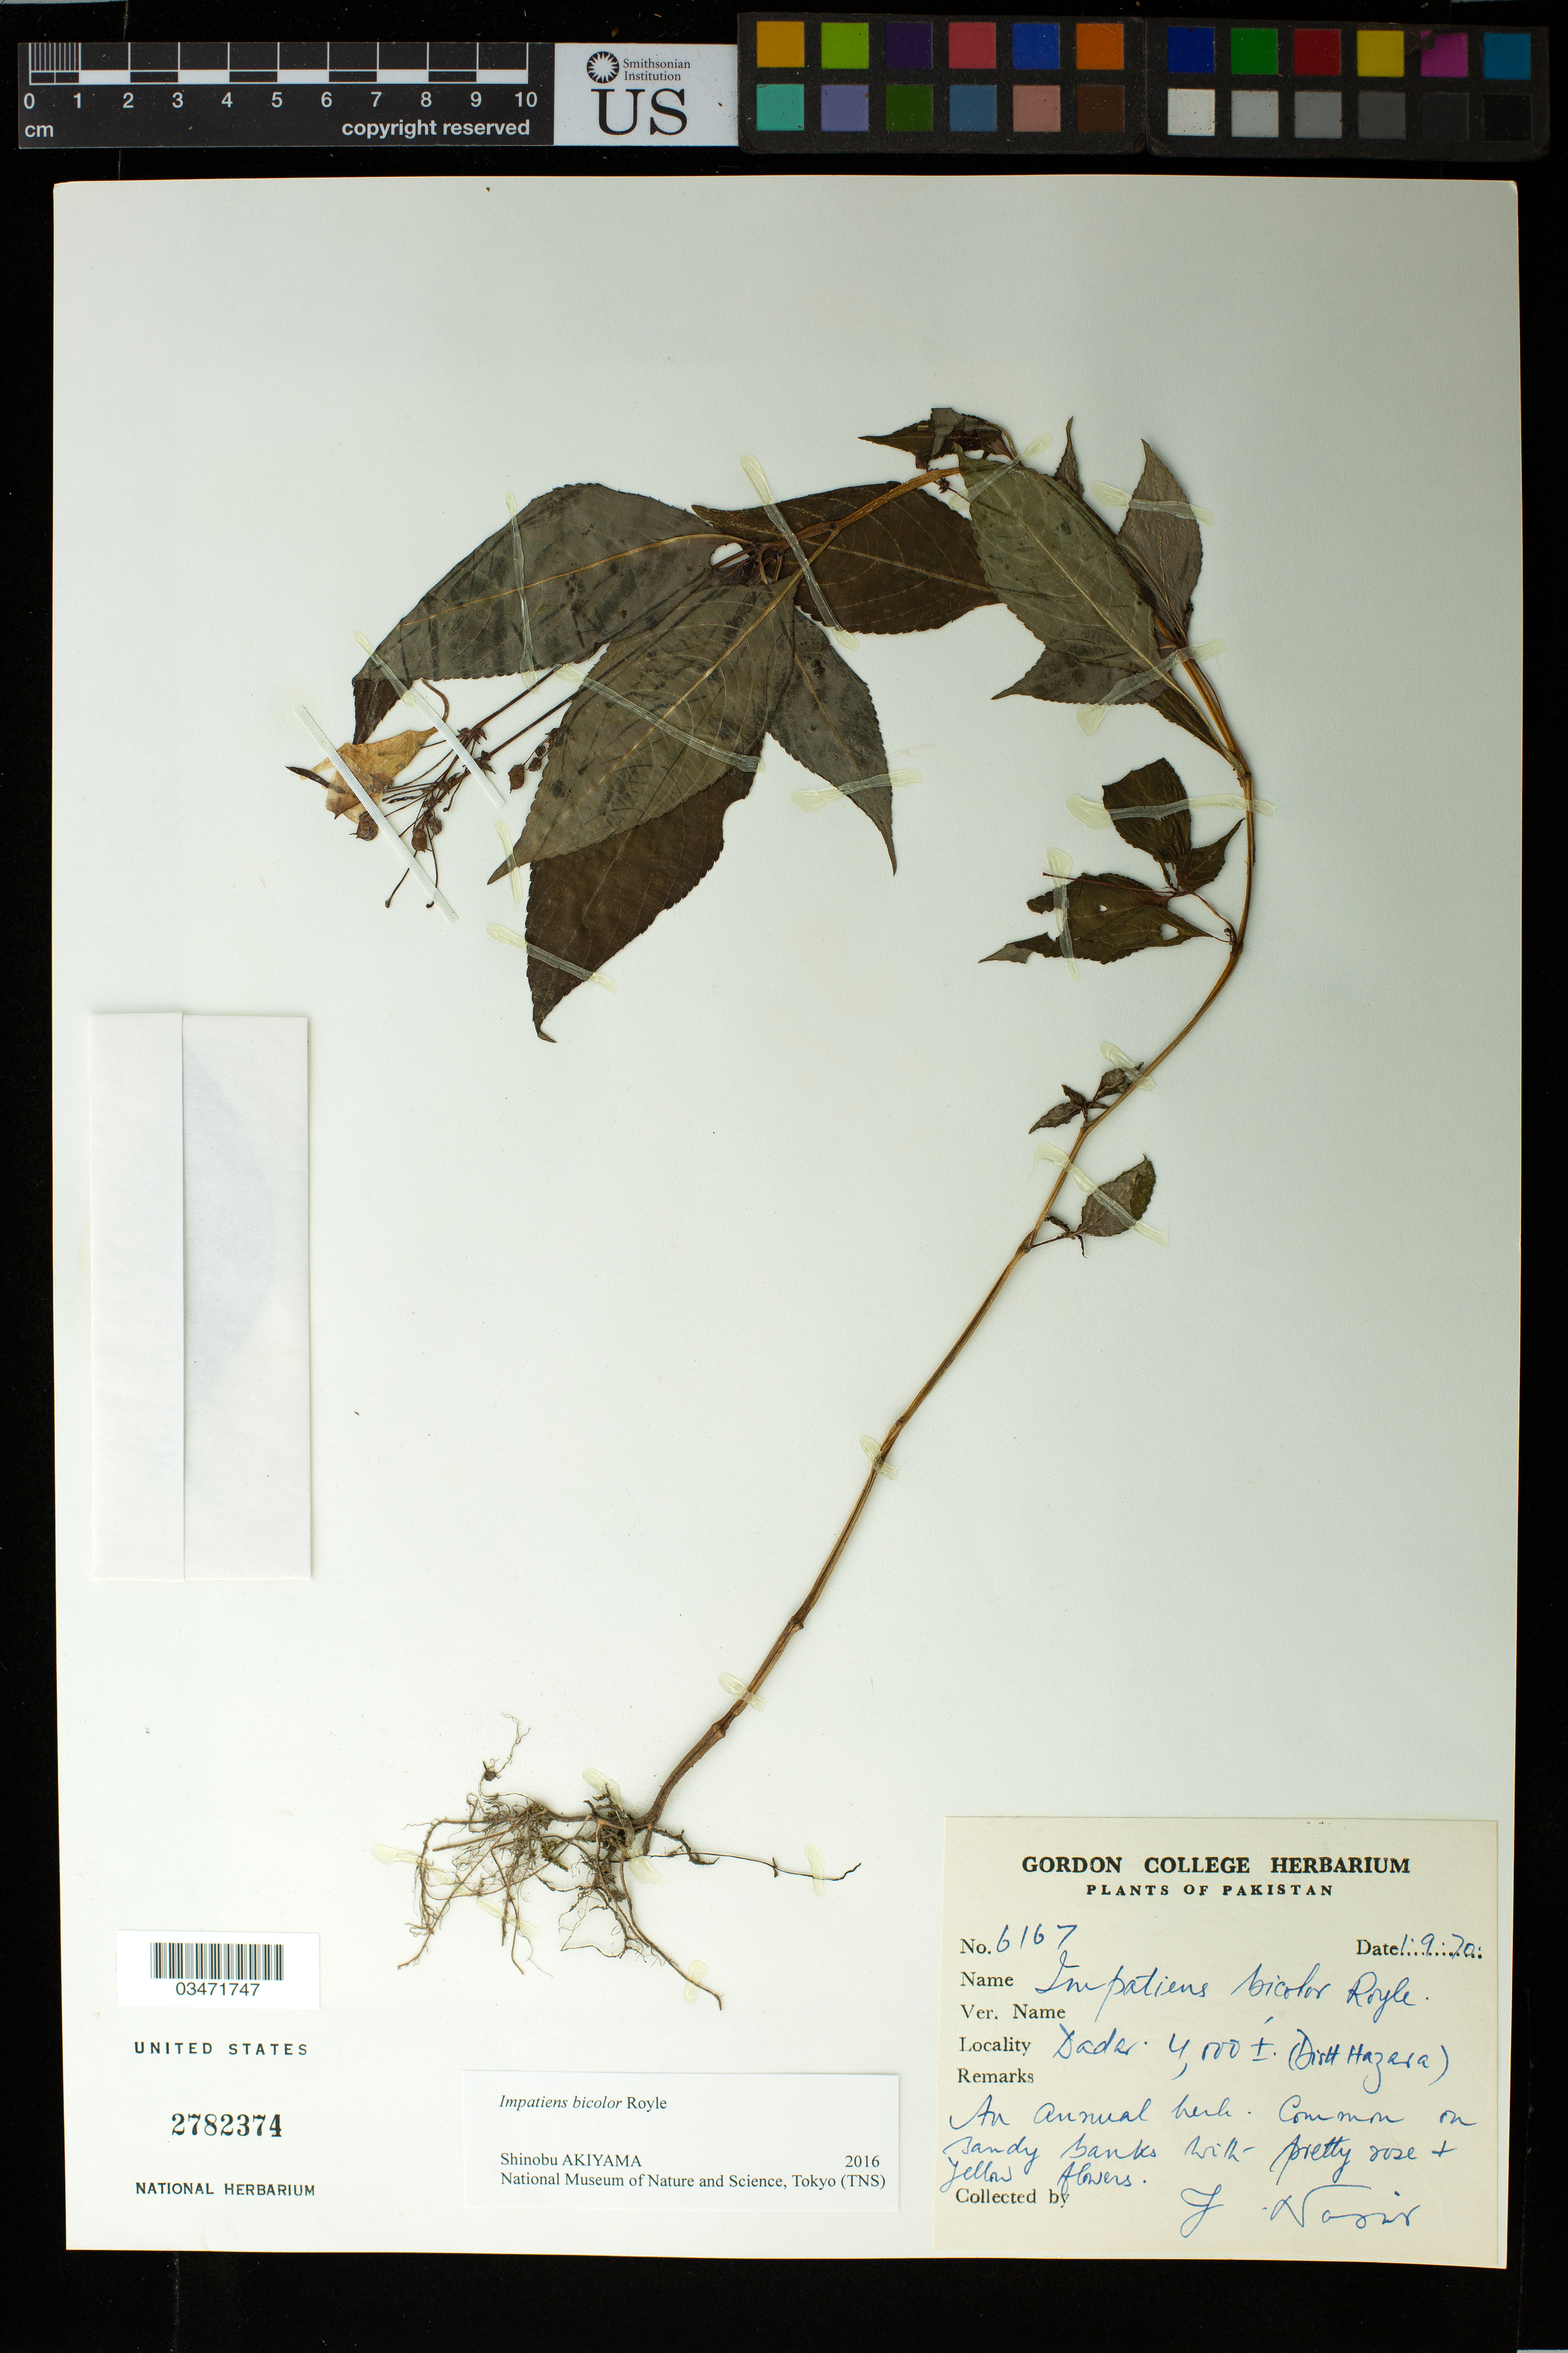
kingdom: Plantae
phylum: Tracheophyta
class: Magnoliopsida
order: Ericales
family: Balsaminaceae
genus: Impatiens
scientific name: Impatiens bicolor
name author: Royle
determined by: Akiyama, Shinobu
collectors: Y. Nasir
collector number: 6167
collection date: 1970-09-01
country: Pakistan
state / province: Khyber Pakhtunkhwa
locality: Dadar (Dist. Hazara)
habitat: Common on sandy banks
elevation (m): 4000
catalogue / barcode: US 2782374